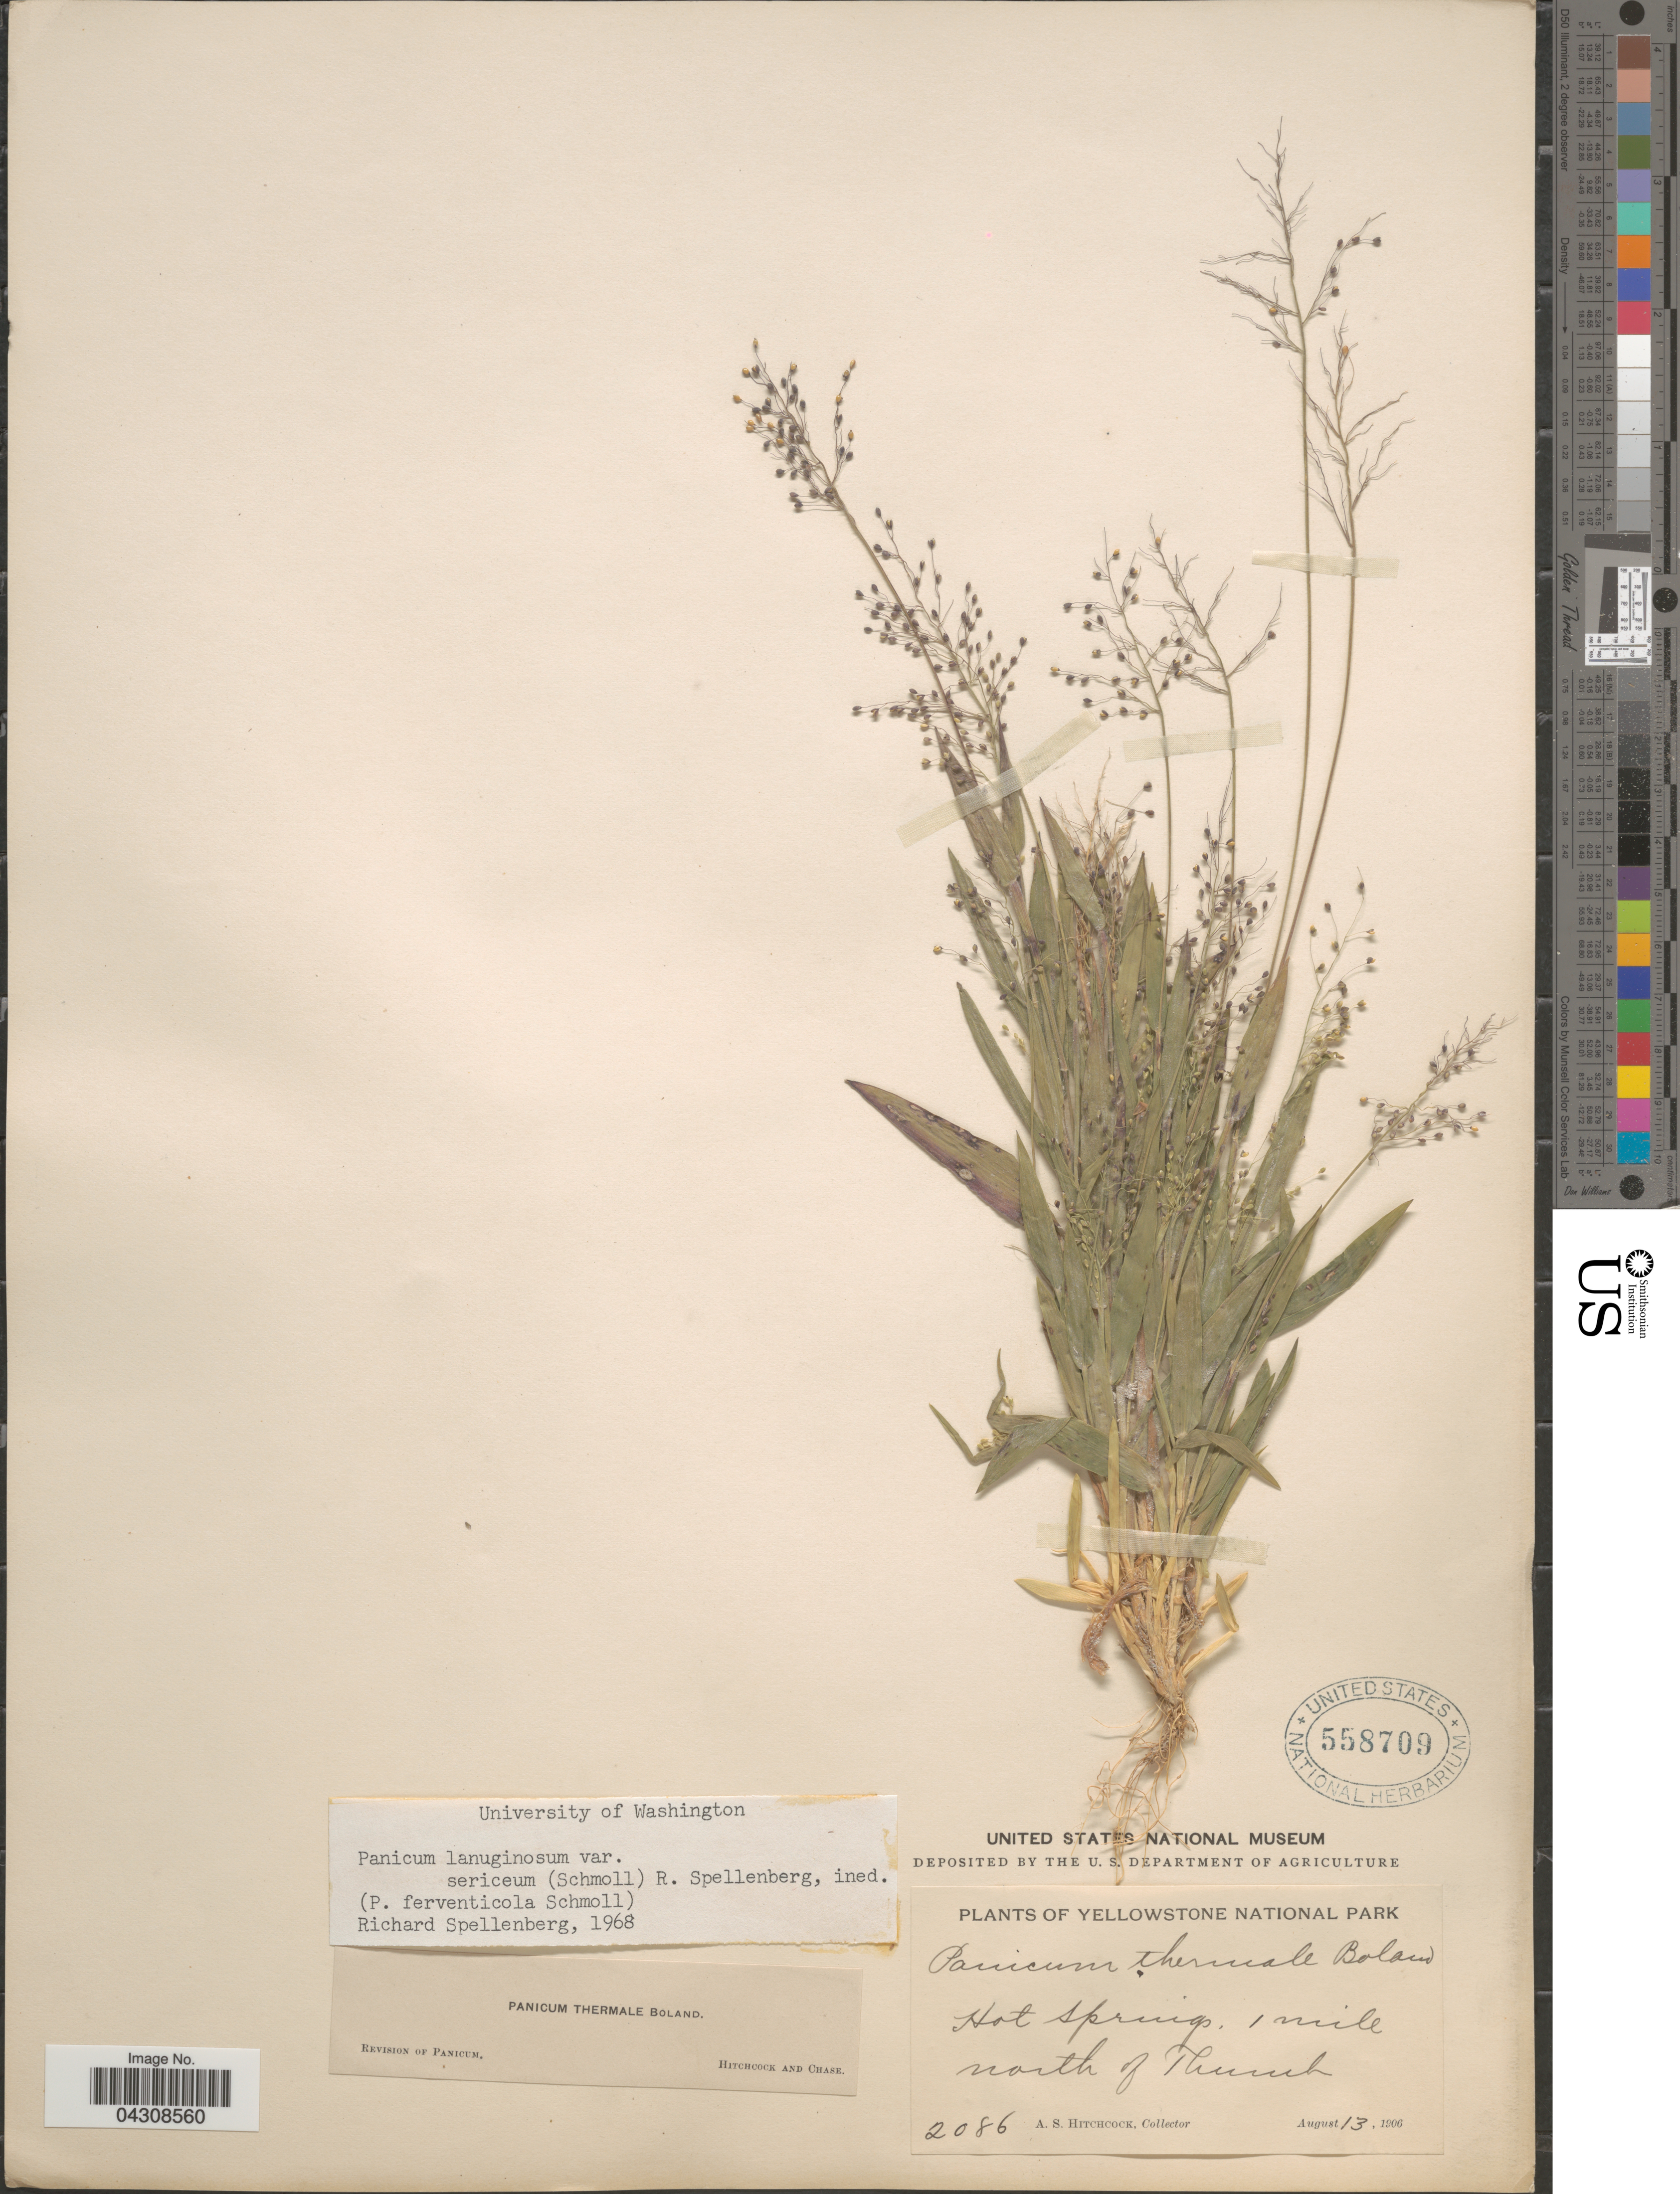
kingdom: Plantae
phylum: Tracheophyta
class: Liliopsida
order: Poales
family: Poaceae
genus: Dichanthelium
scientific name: Dichanthelium acuminatum var. acuminatum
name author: (Sw.) Gould & C.A. Clark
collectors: A. S. Hitchcock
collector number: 2086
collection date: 1906-08-13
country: United States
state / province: Wyoming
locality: Yellowstone National Park. Hot Springs, 1 mile north of Thumb.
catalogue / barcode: US 558709